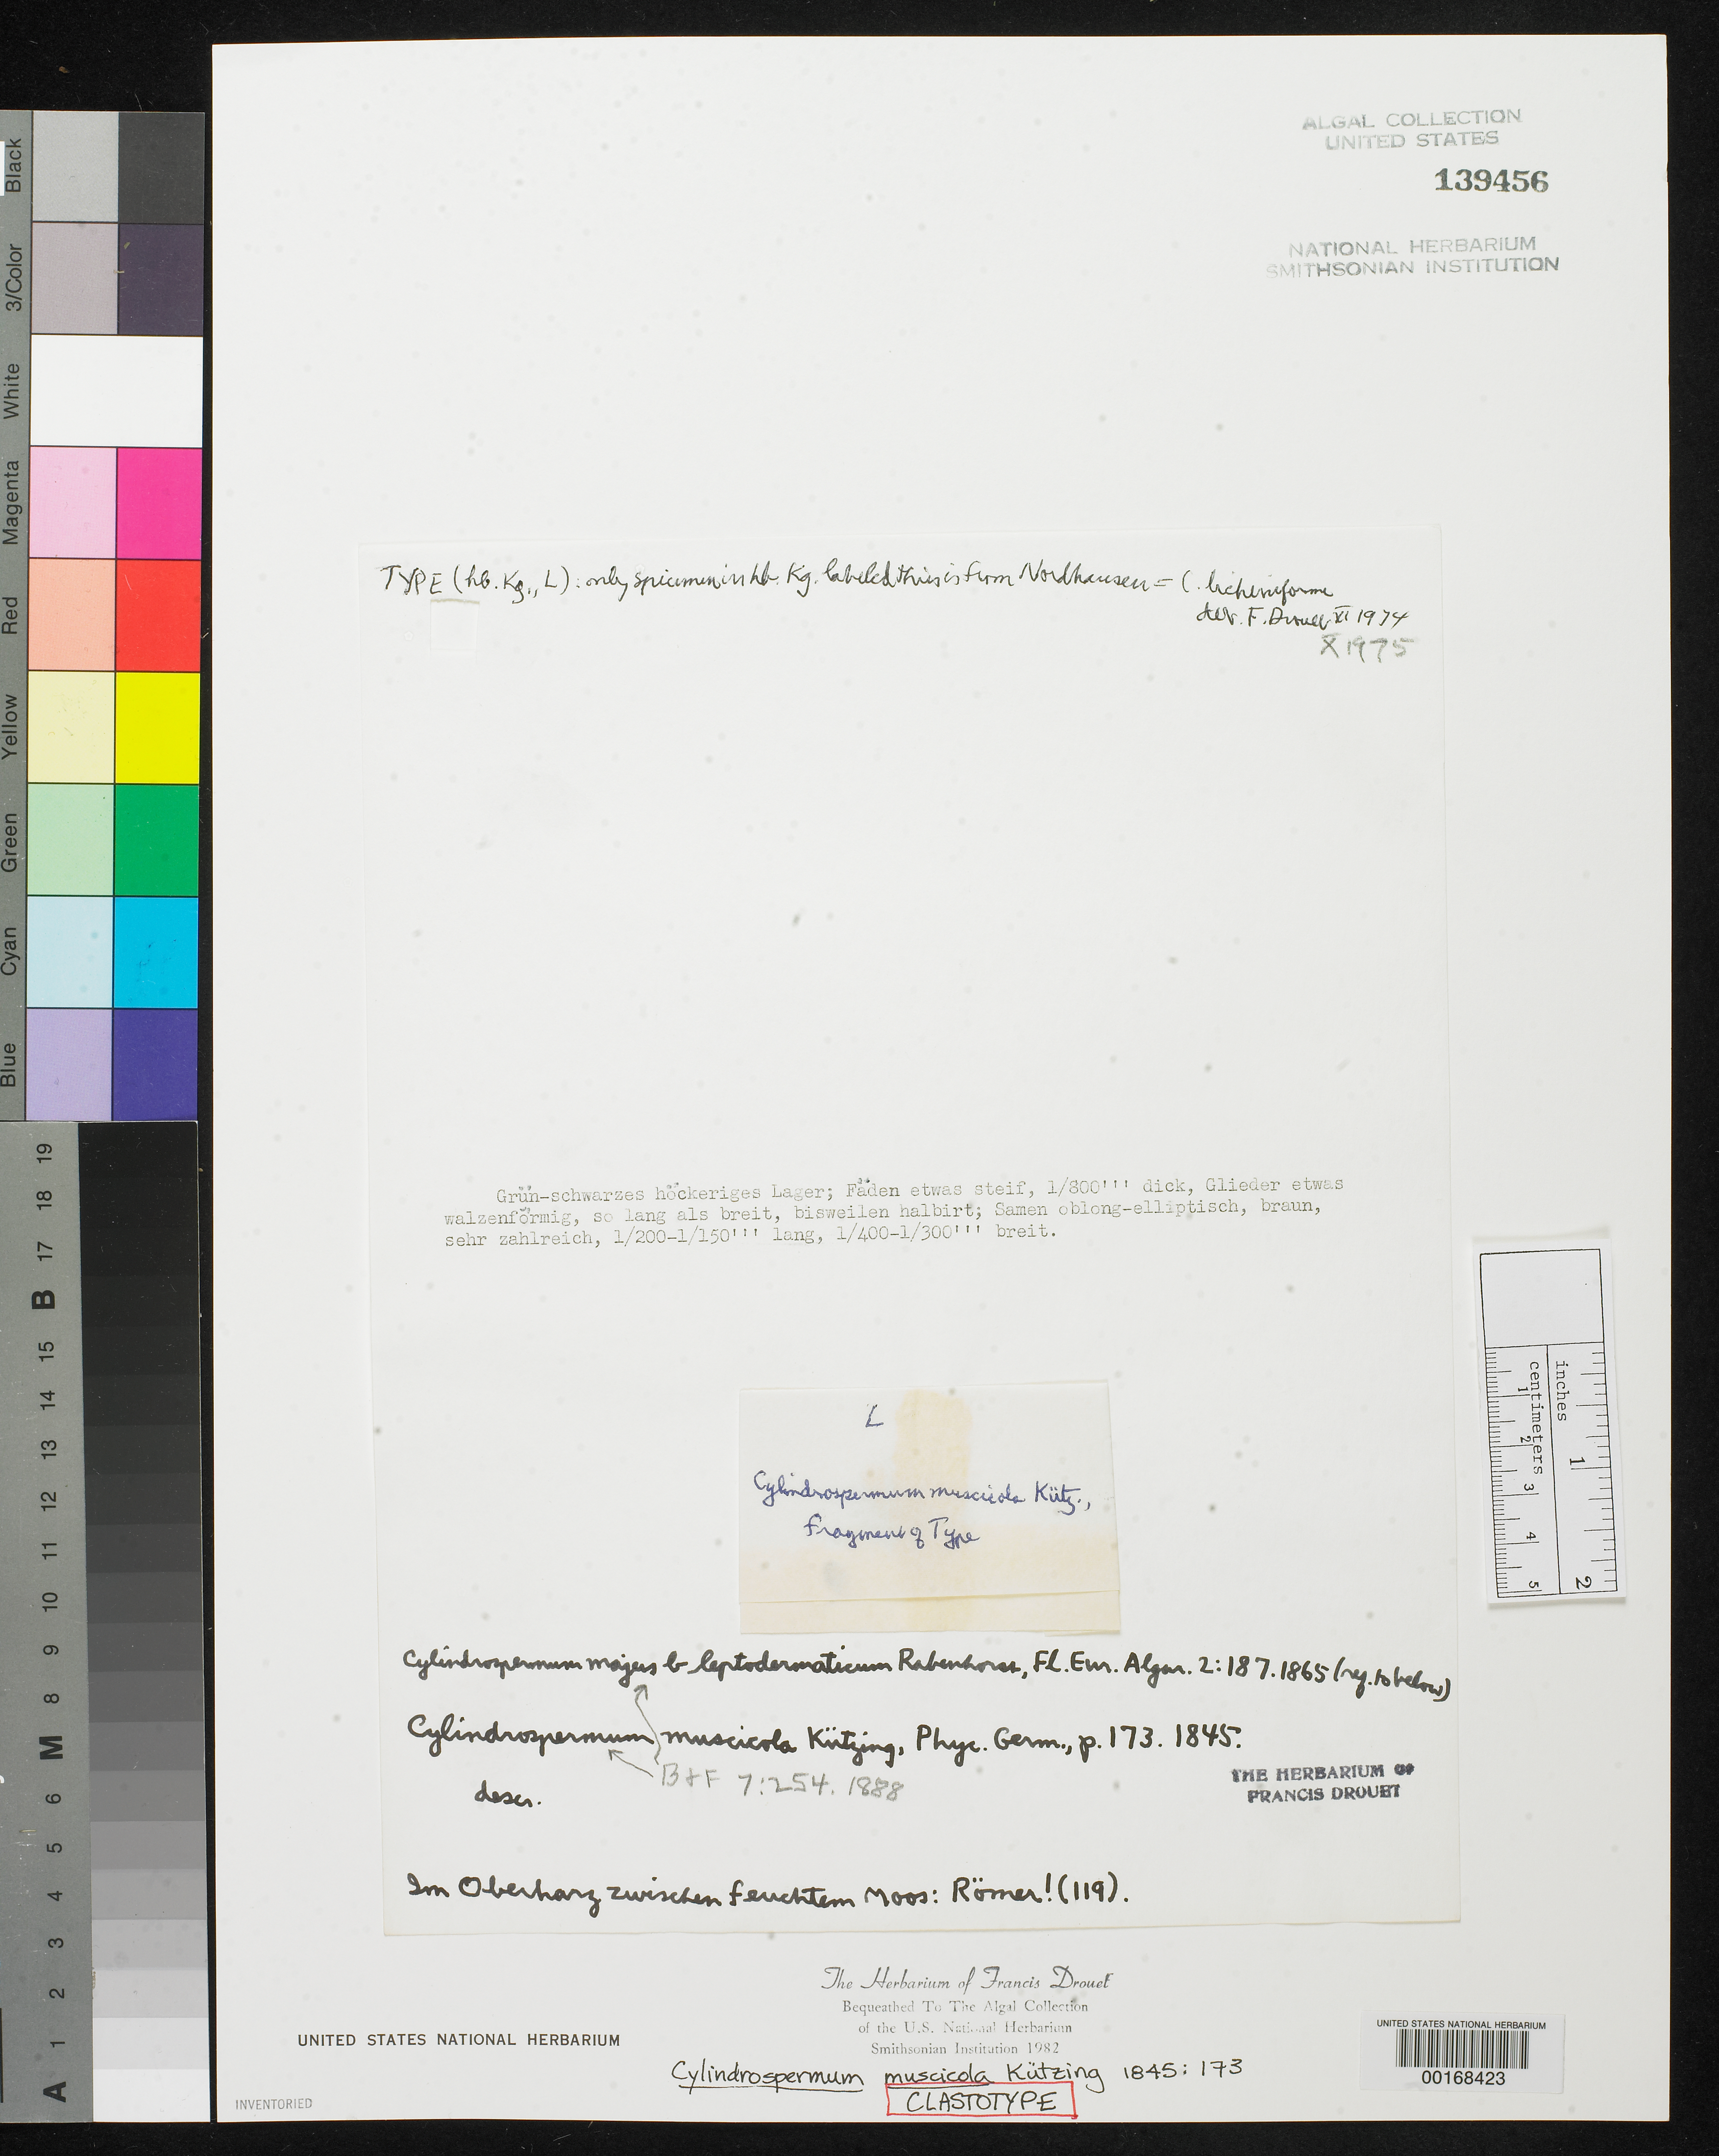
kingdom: Bacteria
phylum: Cyanobacteria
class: Cyanobacteriia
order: Cyanobacteriales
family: Nostocaceae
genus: Cylindrospermum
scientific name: Cylindrospermum muscicola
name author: Kütz.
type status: Clastotype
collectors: F. A. Roemer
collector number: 119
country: Germany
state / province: Sachsen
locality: Nordhausen, Oberharz. Erfurt District.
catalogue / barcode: US 139456